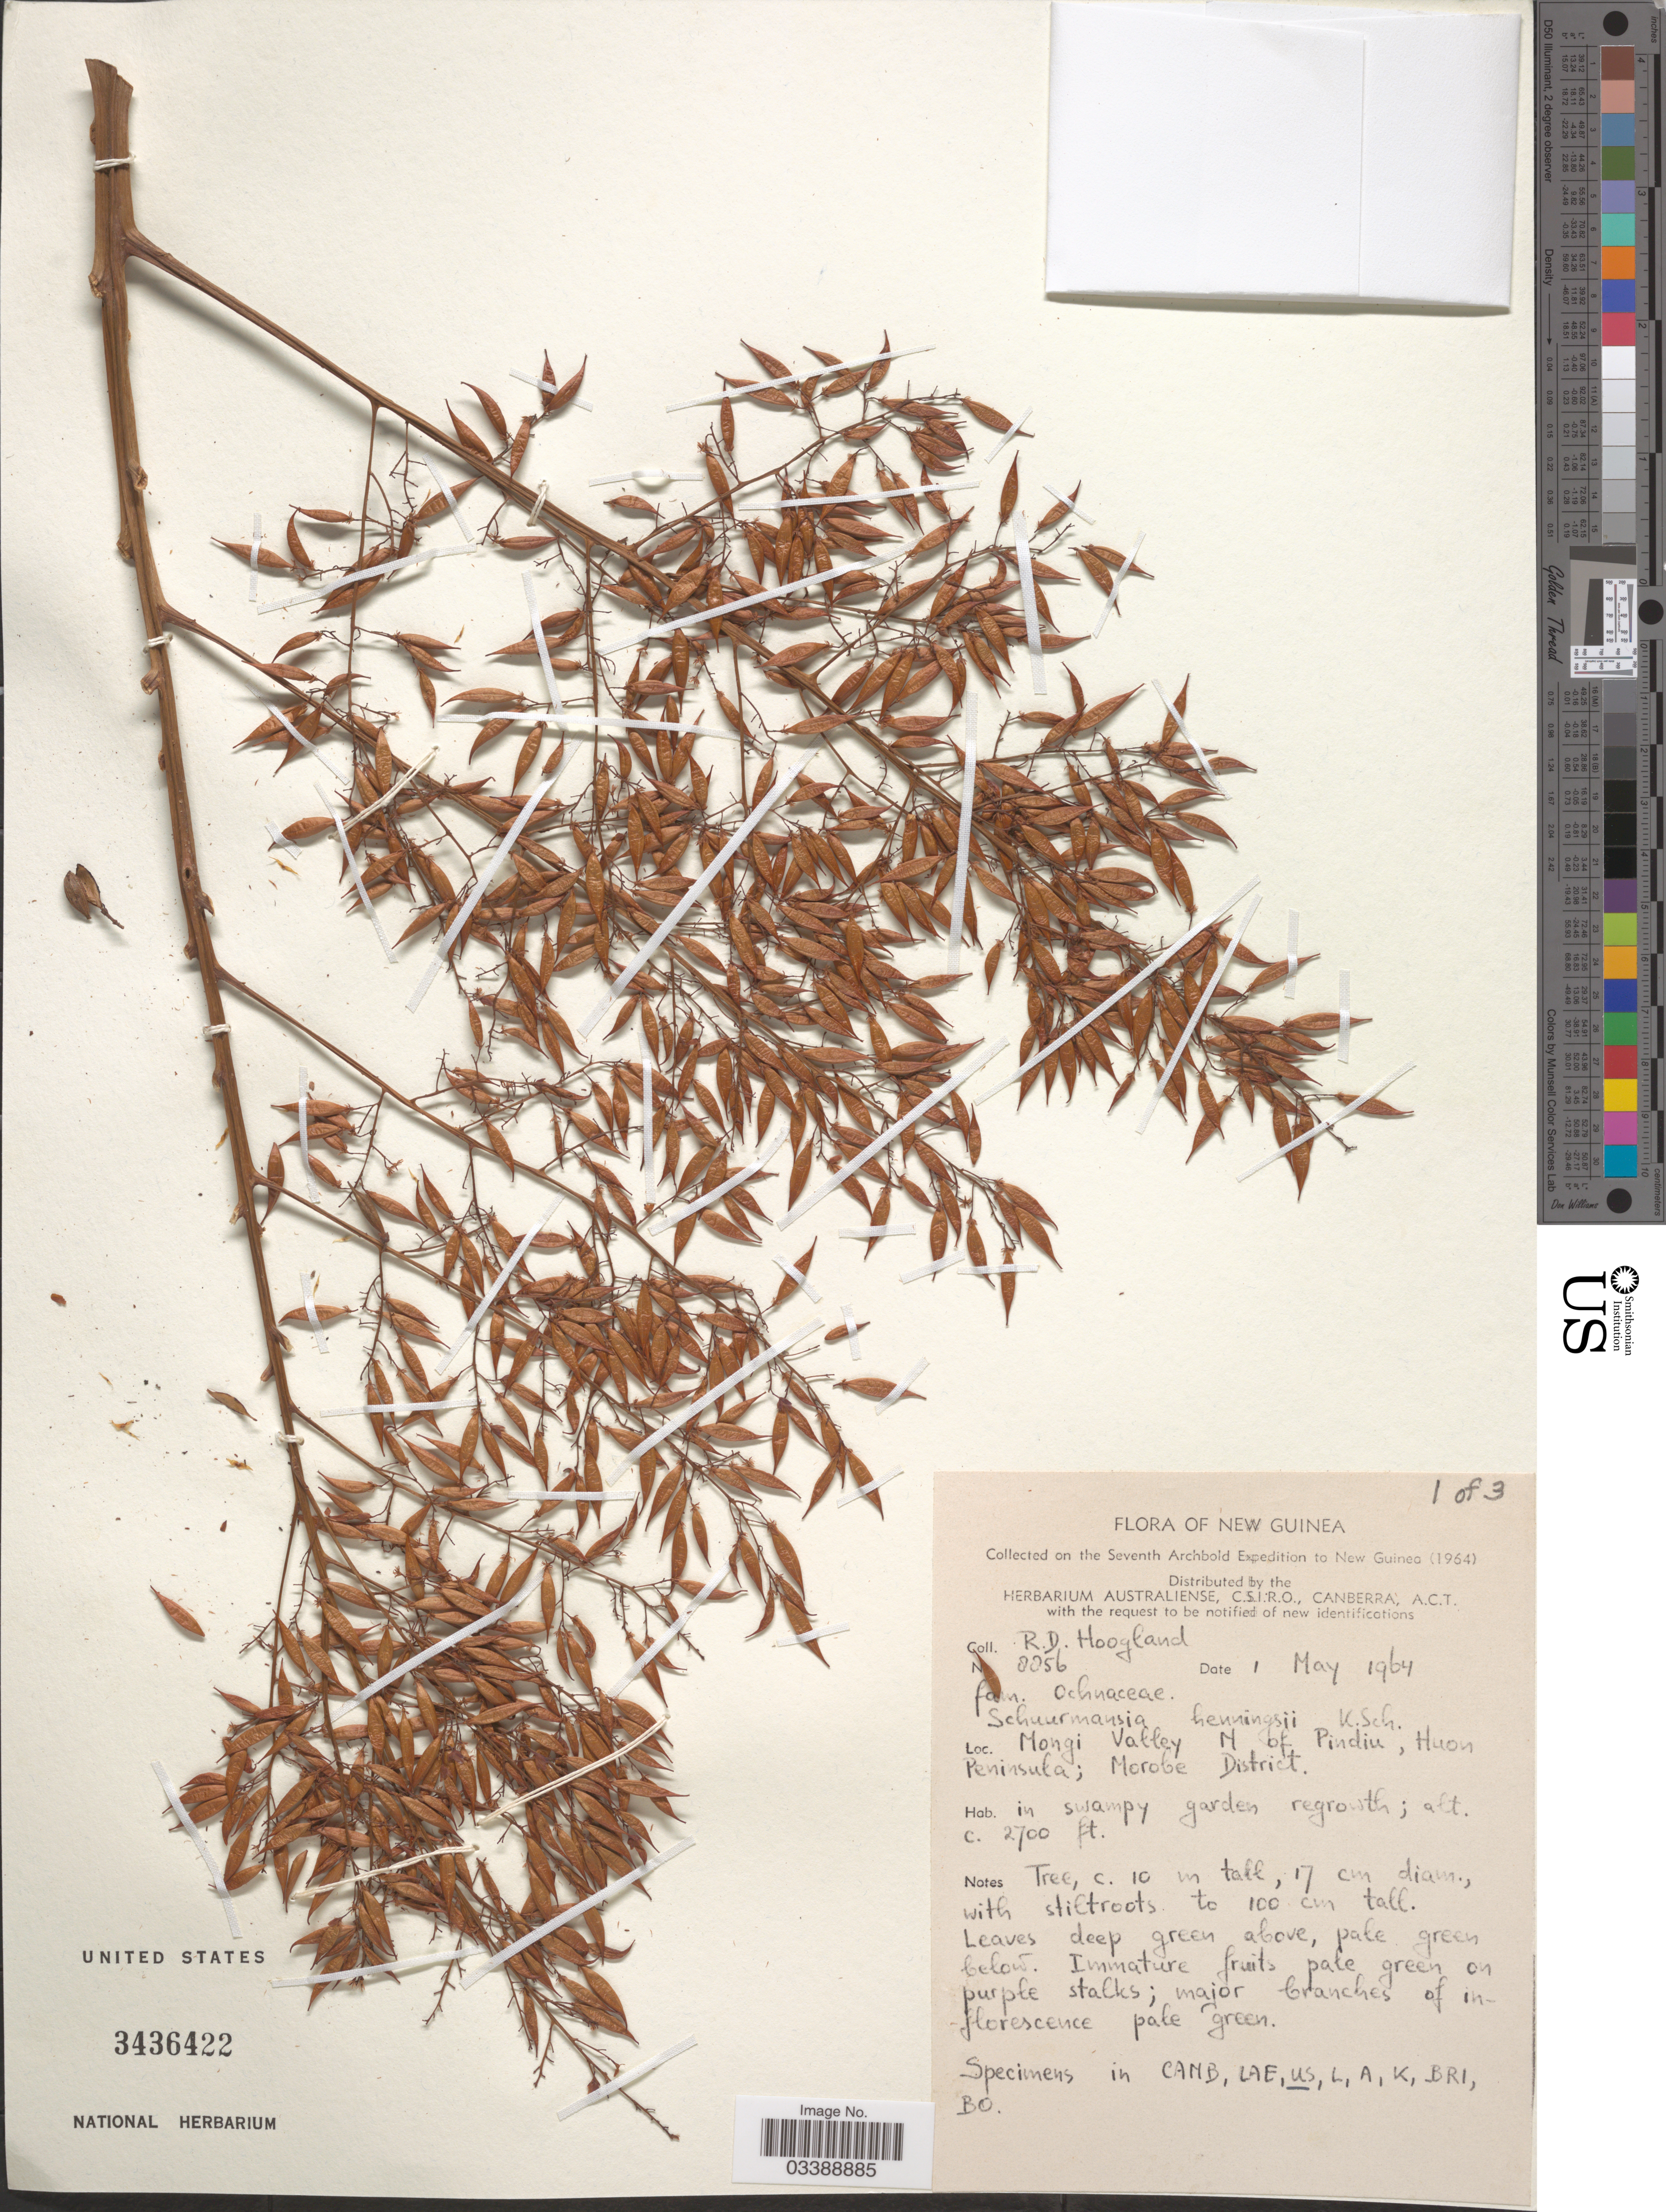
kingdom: Plantae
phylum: Tracheophyta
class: Magnoliopsida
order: Malpighiales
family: Ochnaceae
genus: Schuurmansia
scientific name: Schuurmansia henningsii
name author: K. Schum.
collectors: R. D. Hoogland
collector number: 8856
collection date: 1964-05-01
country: Papua New Guinea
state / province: Morobe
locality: New Guinea. Mongi Valley N of Pindiu, Huon Peninsula; Morobe District.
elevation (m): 823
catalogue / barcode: US 3436422